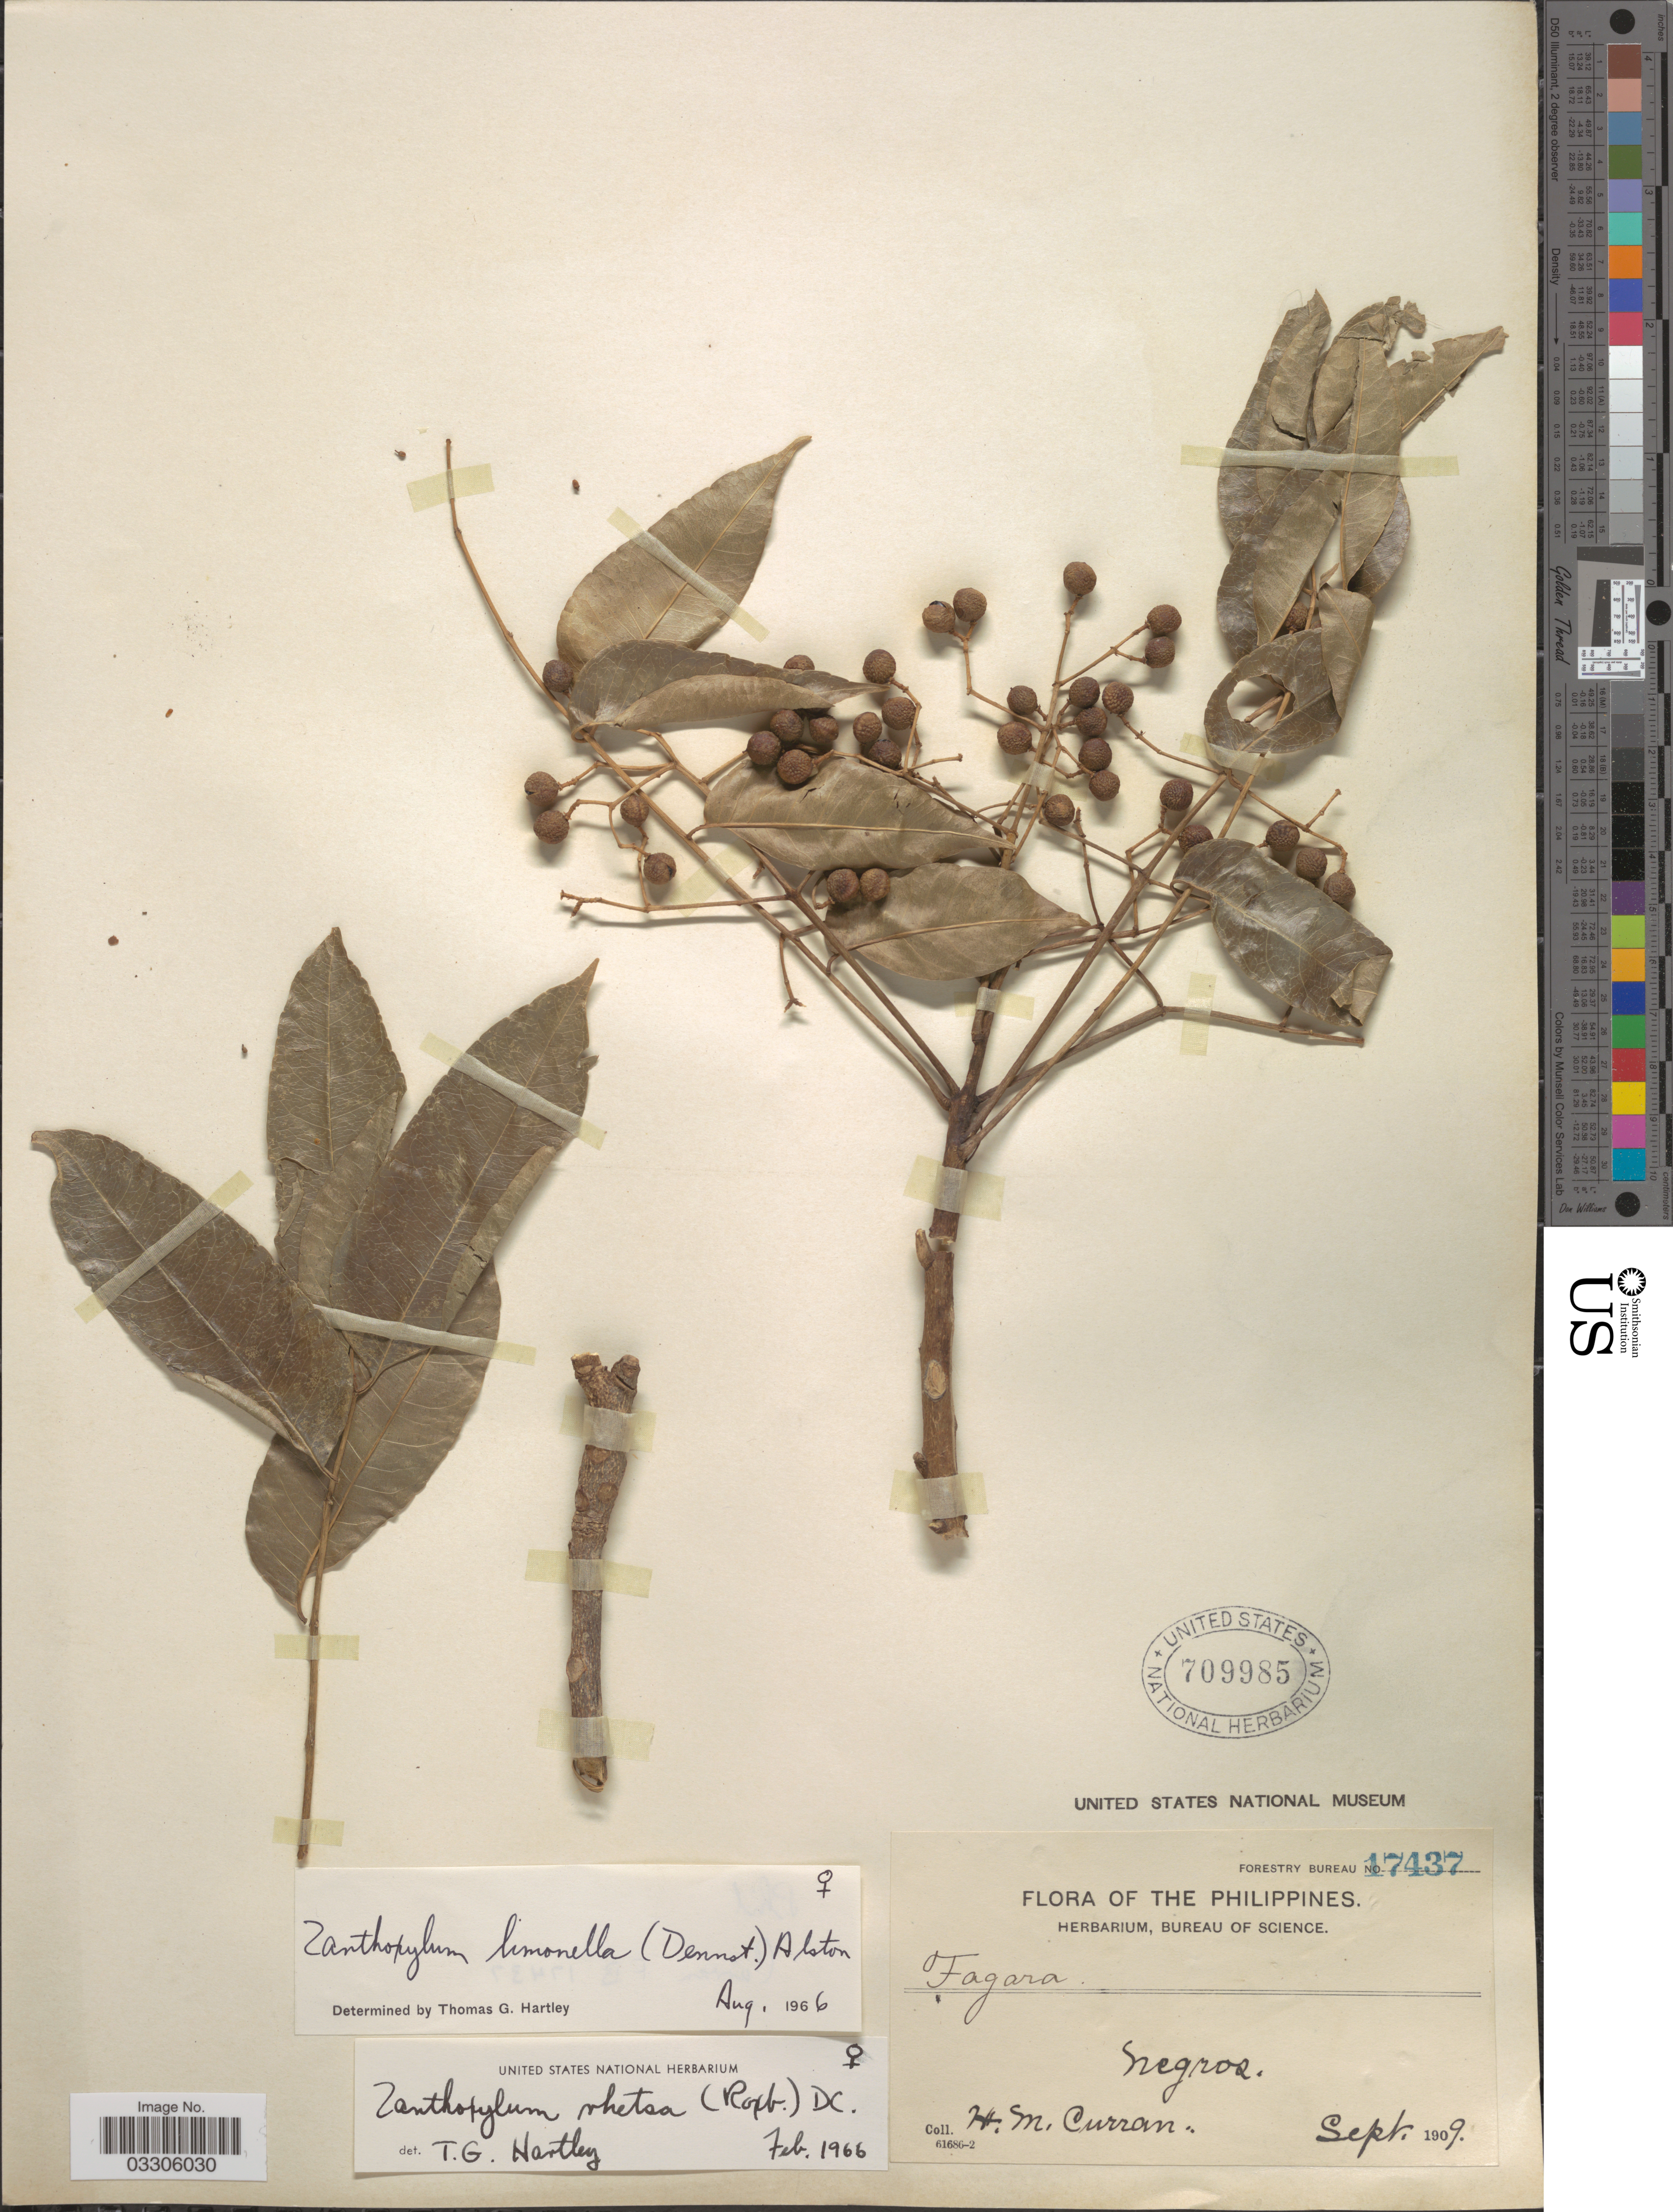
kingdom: Plantae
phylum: Tracheophyta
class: Magnoliopsida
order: Sapindales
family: Rutaceae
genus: Zanthoxylum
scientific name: Zanthoxylum limonella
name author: (Dennst.) Alston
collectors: H. M. Curran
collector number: Forestry Bureau 17437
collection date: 1909-09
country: Philippines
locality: Negros.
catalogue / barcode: US 709985